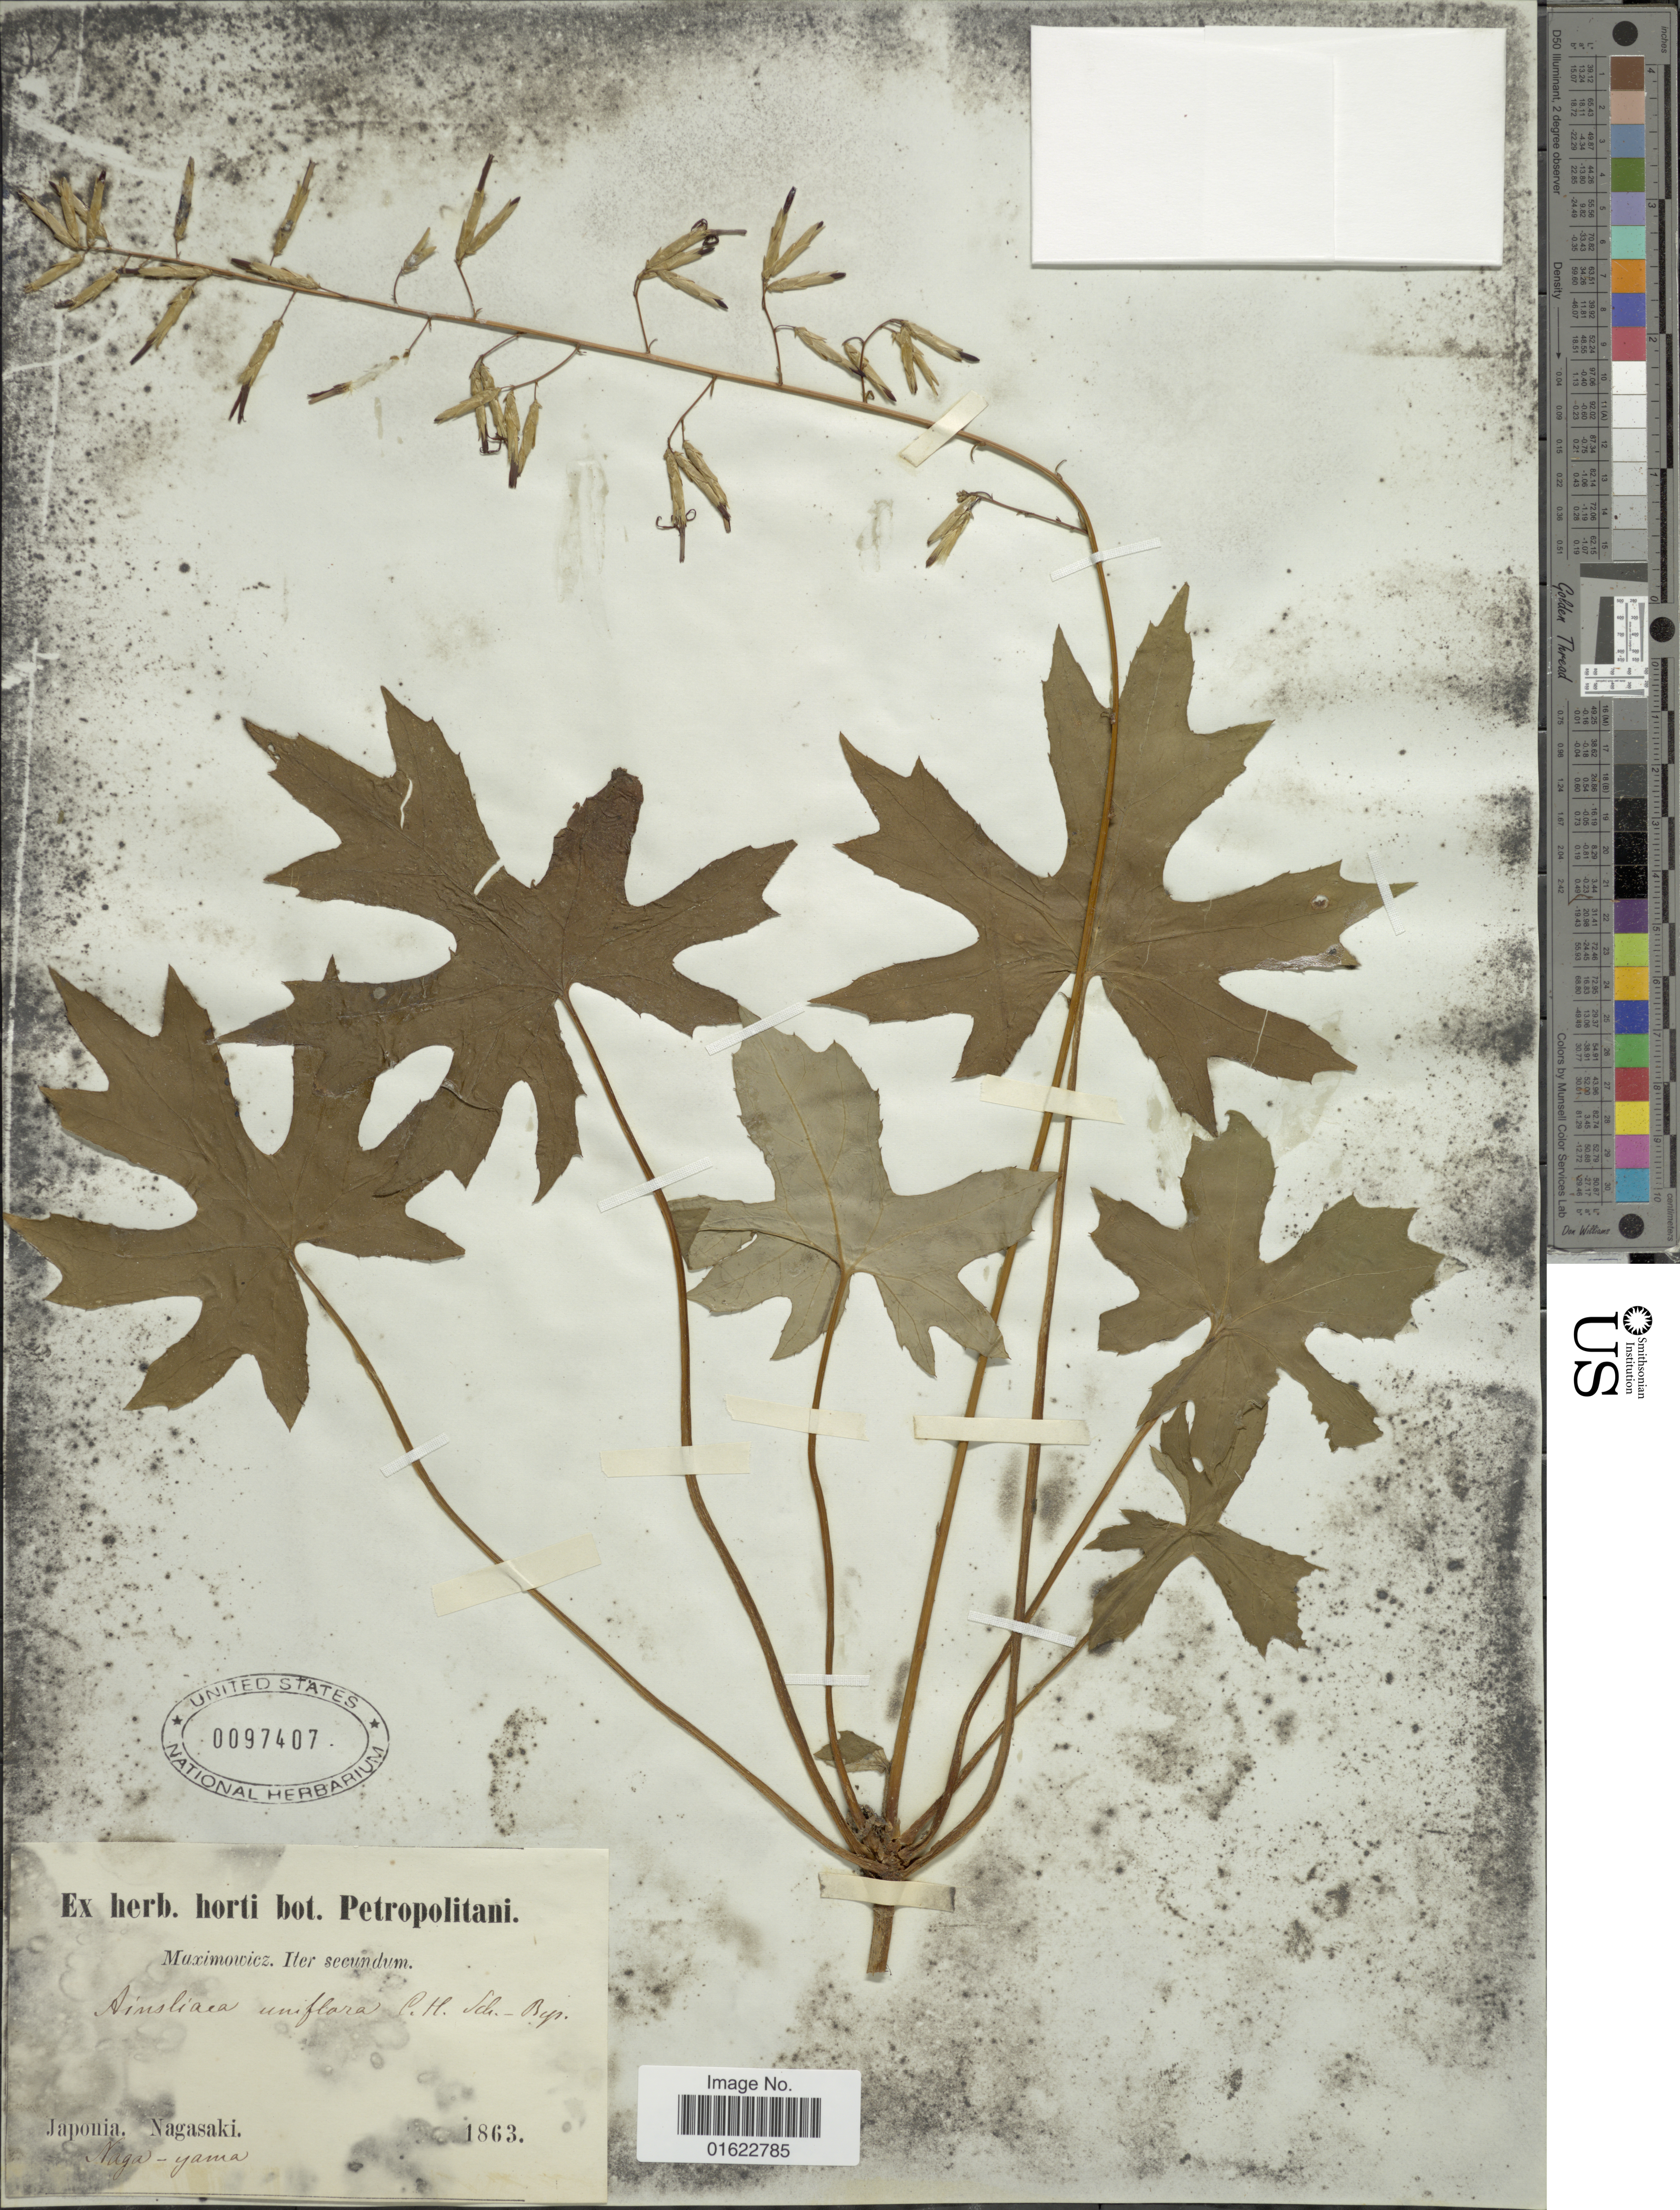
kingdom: Plantae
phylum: Tracheophyta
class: Magnoliopsida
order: Asterales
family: Asteraceae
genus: Ainsliaea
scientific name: Ainsliaea uniflora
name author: Sch. Bip.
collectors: P. Acevedo-Rodr. & Bobbi Angell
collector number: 9377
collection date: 1997-02-20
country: Puerto Rico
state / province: Arecibo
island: Puerto Rico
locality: Río Abajo Forest Reserve, area surrounding the Parrot project aviary (Old Campamento Radley)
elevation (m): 213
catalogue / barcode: US 3354467